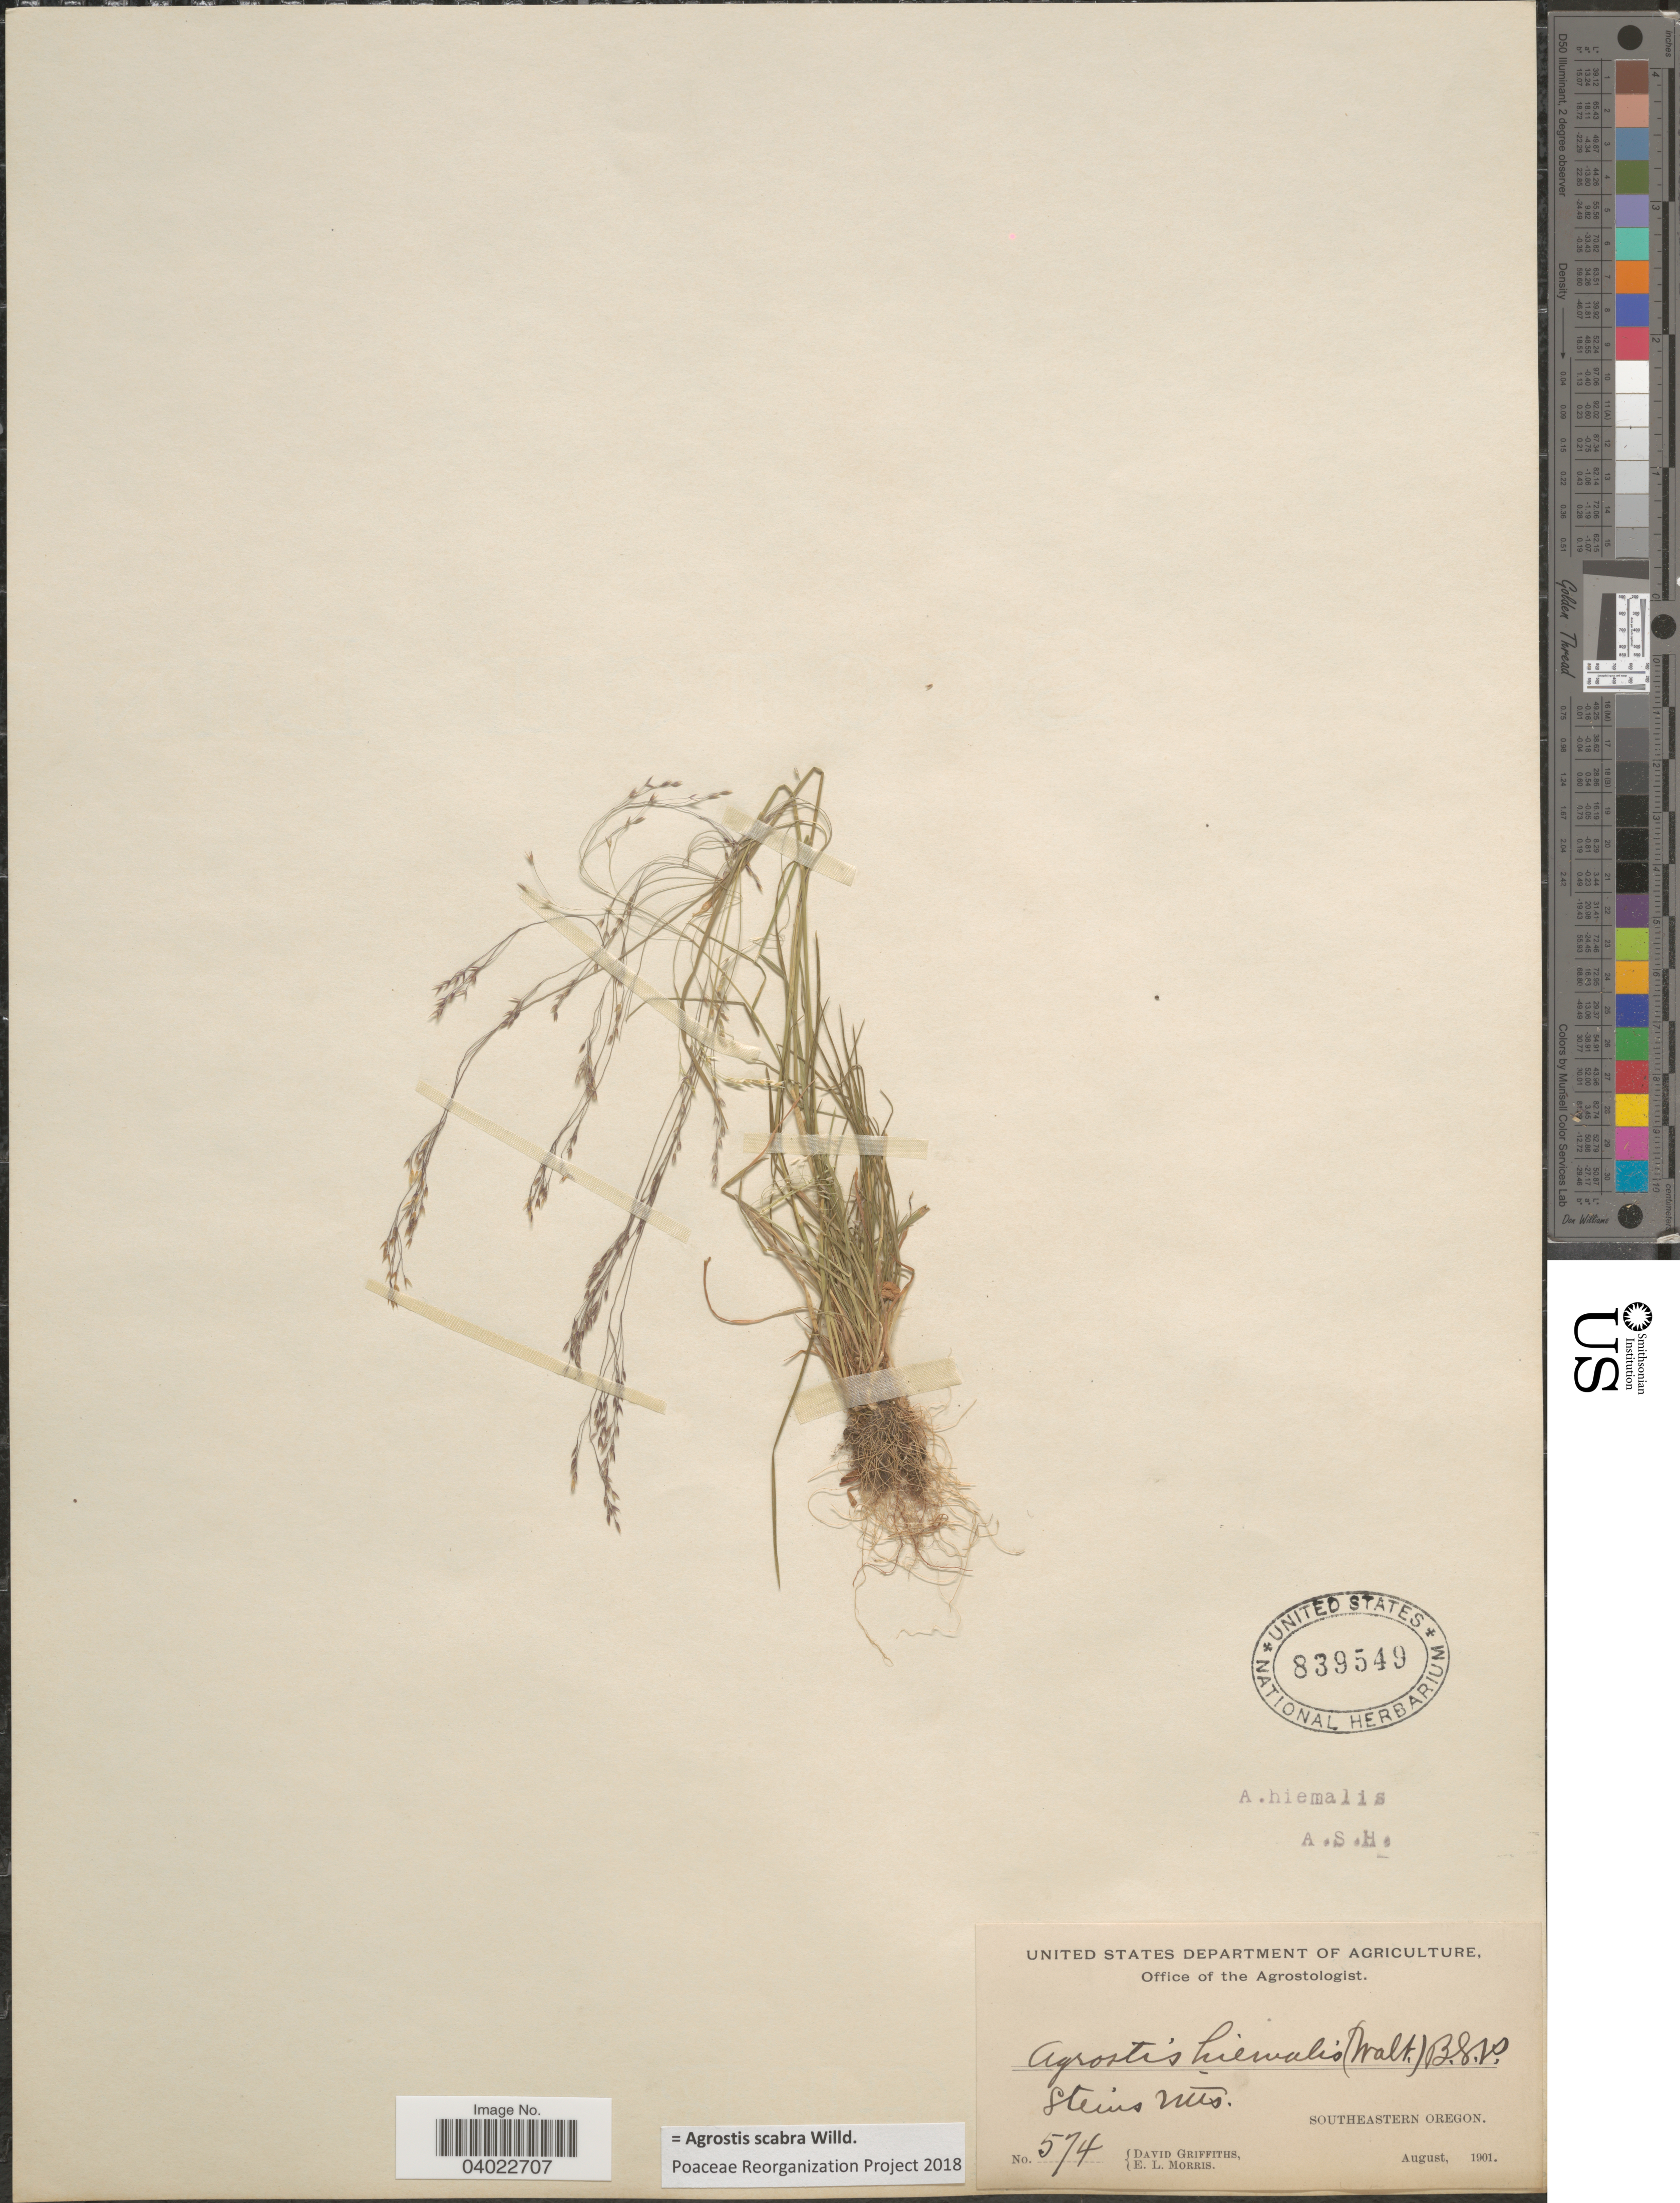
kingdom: Plantae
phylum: Tracheophyta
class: Liliopsida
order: Poales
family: Poaceae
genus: Agrostis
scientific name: Agrostis scabra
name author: Willd.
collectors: D. Griffiths & E. Morris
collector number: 574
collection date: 1901-08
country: United States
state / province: Oregon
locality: Steins Mts. Southeastern Oregon.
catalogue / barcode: US 839549